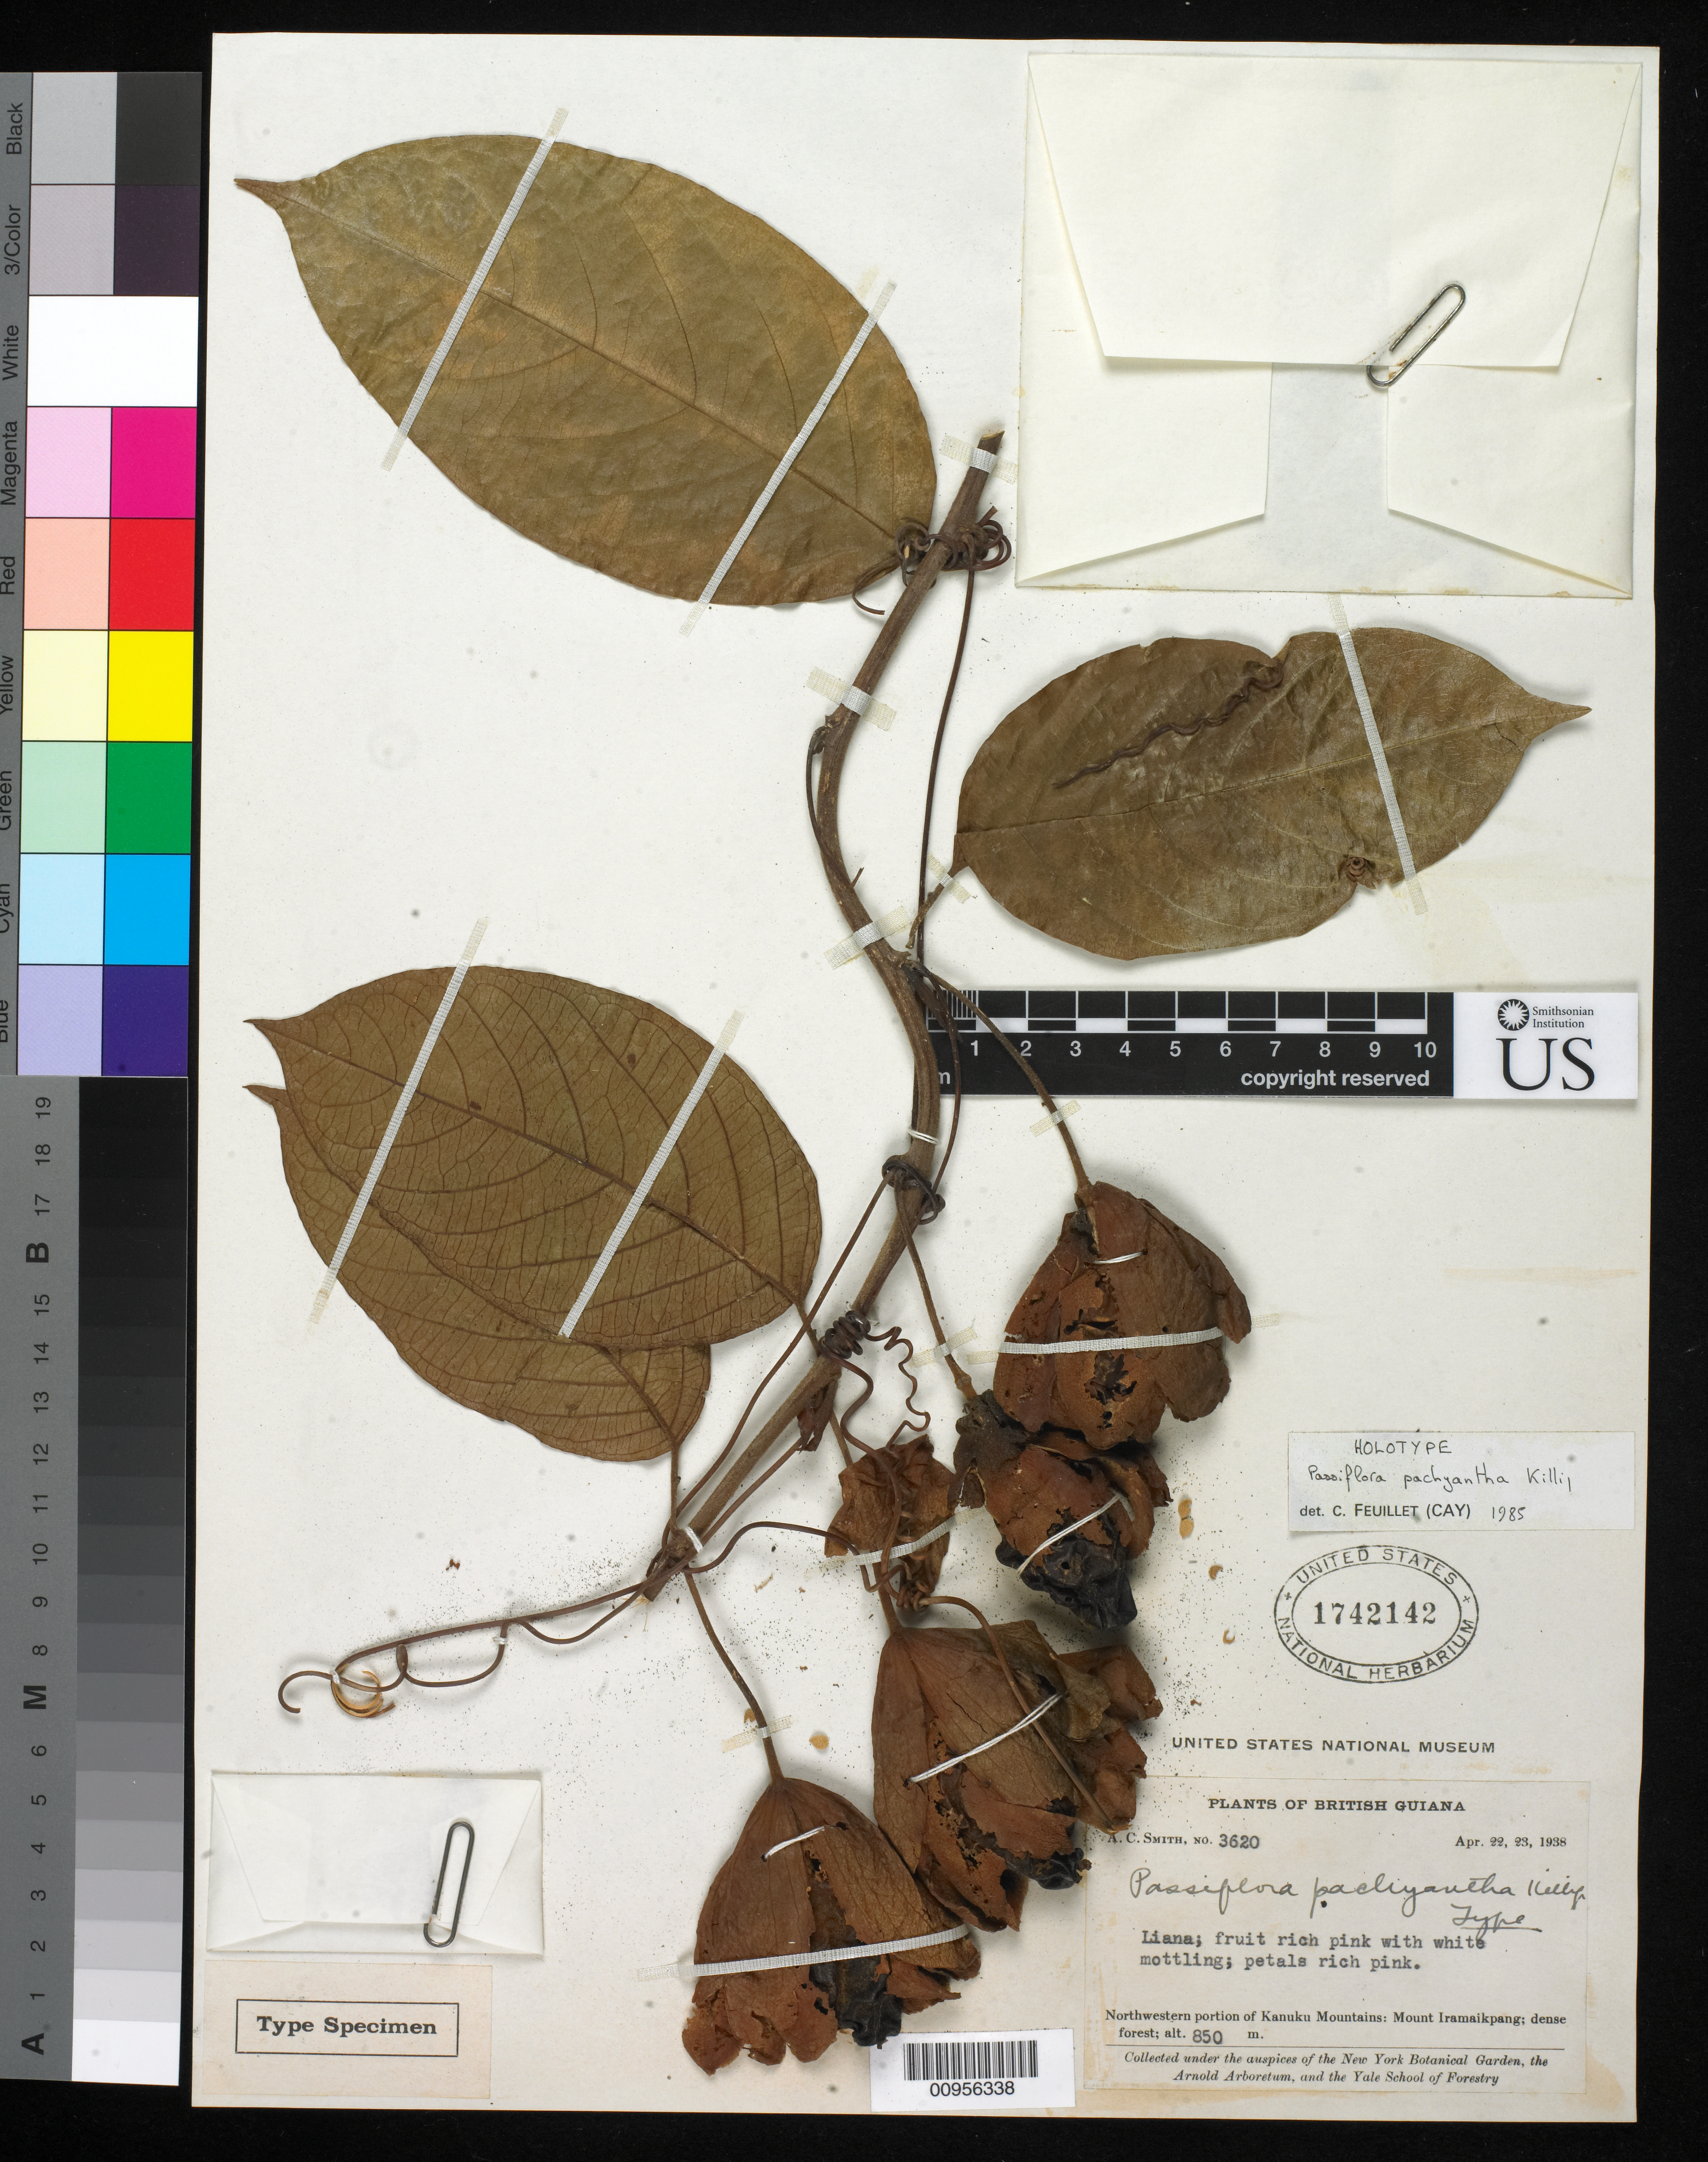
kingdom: Plantae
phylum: Tracheophyta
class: Magnoliopsida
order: Malpighiales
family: Passifloraceae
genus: Passiflora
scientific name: Passiflora pachyantha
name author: Killip in A.C. Sm.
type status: Holotype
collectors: A. C. Smith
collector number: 3620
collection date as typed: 22 Apr 1938 to 23 Apr 1938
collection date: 1938-04-22/1938-04-23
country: Guyana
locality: Mt. Iramaikpang, NW portion of Kanuku Mountains.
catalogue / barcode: US 1742142